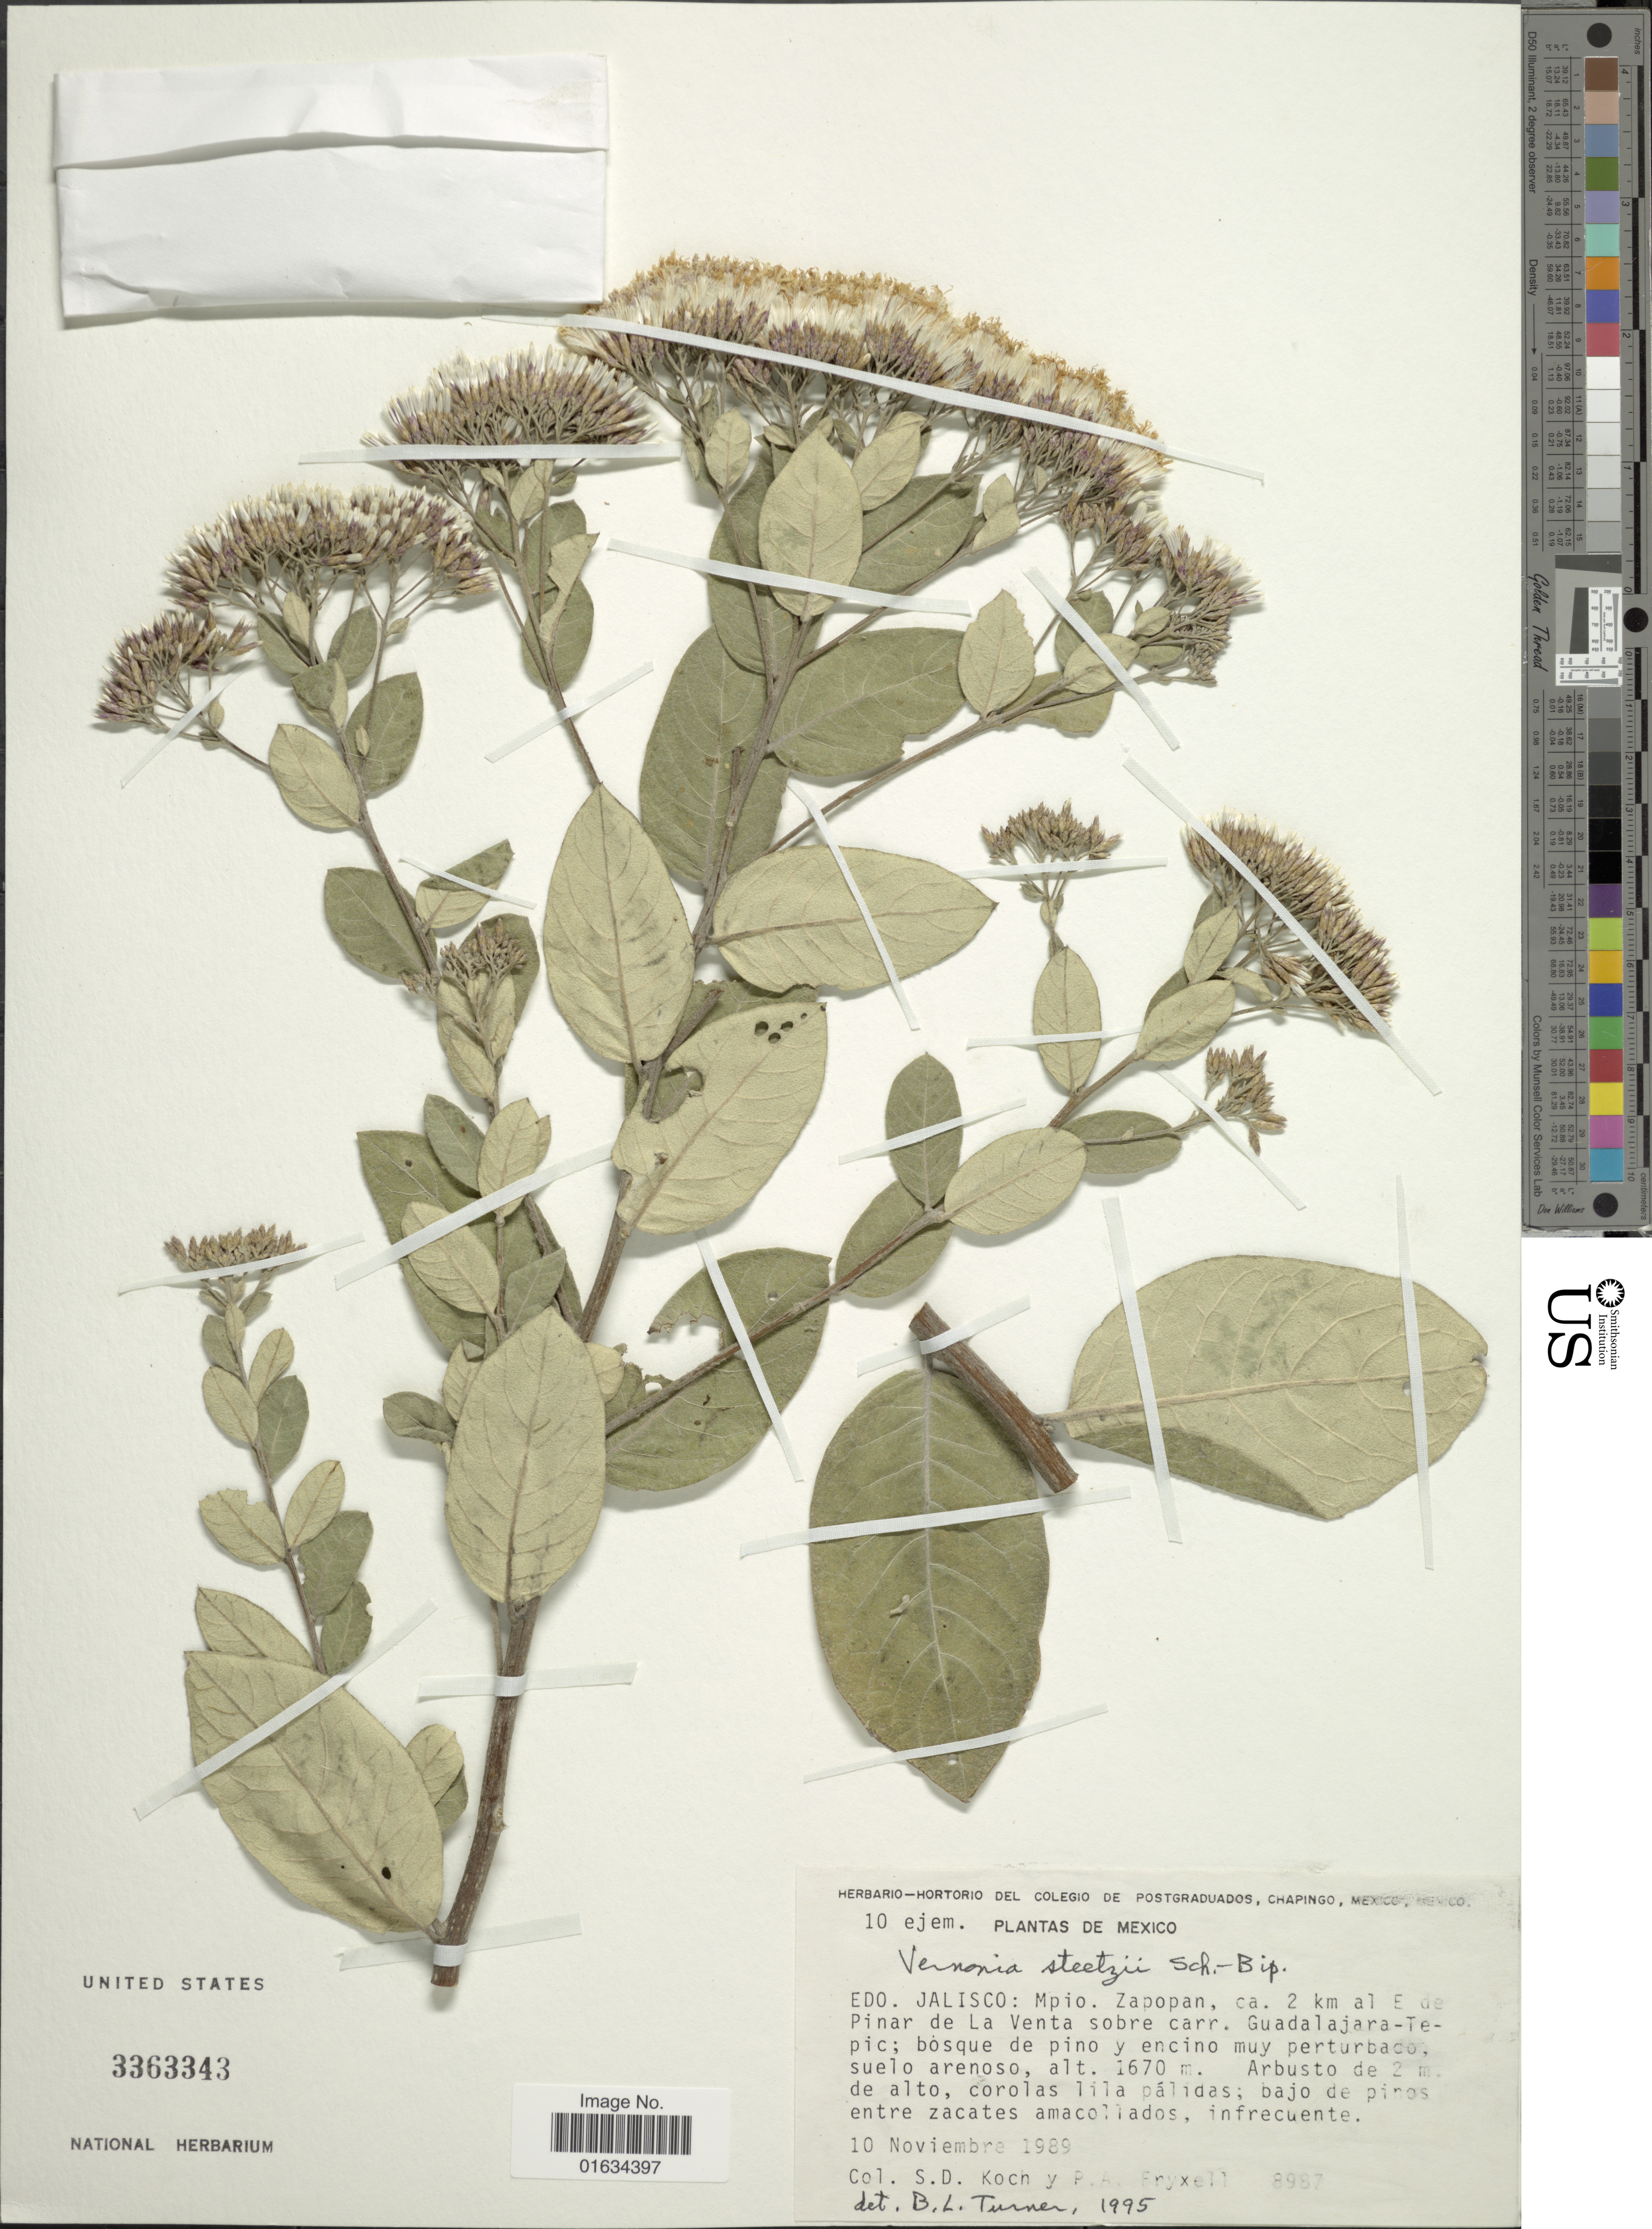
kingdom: Plantae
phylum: Tracheophyta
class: Magnoliopsida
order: Asterales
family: Asteraceae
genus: Critoniopsis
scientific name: Critoniopsis foliosa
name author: (Benth.) H. Rob.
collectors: S. D. Koch & P. A. Fryxell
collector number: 8987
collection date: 1989-11-10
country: Mexico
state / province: Jalisco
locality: Mpio. Zapopan, ca. 2 km al E de Pinar de La Venta sobre carr. Guadalajara-Tepic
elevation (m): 1670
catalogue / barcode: US 3363343